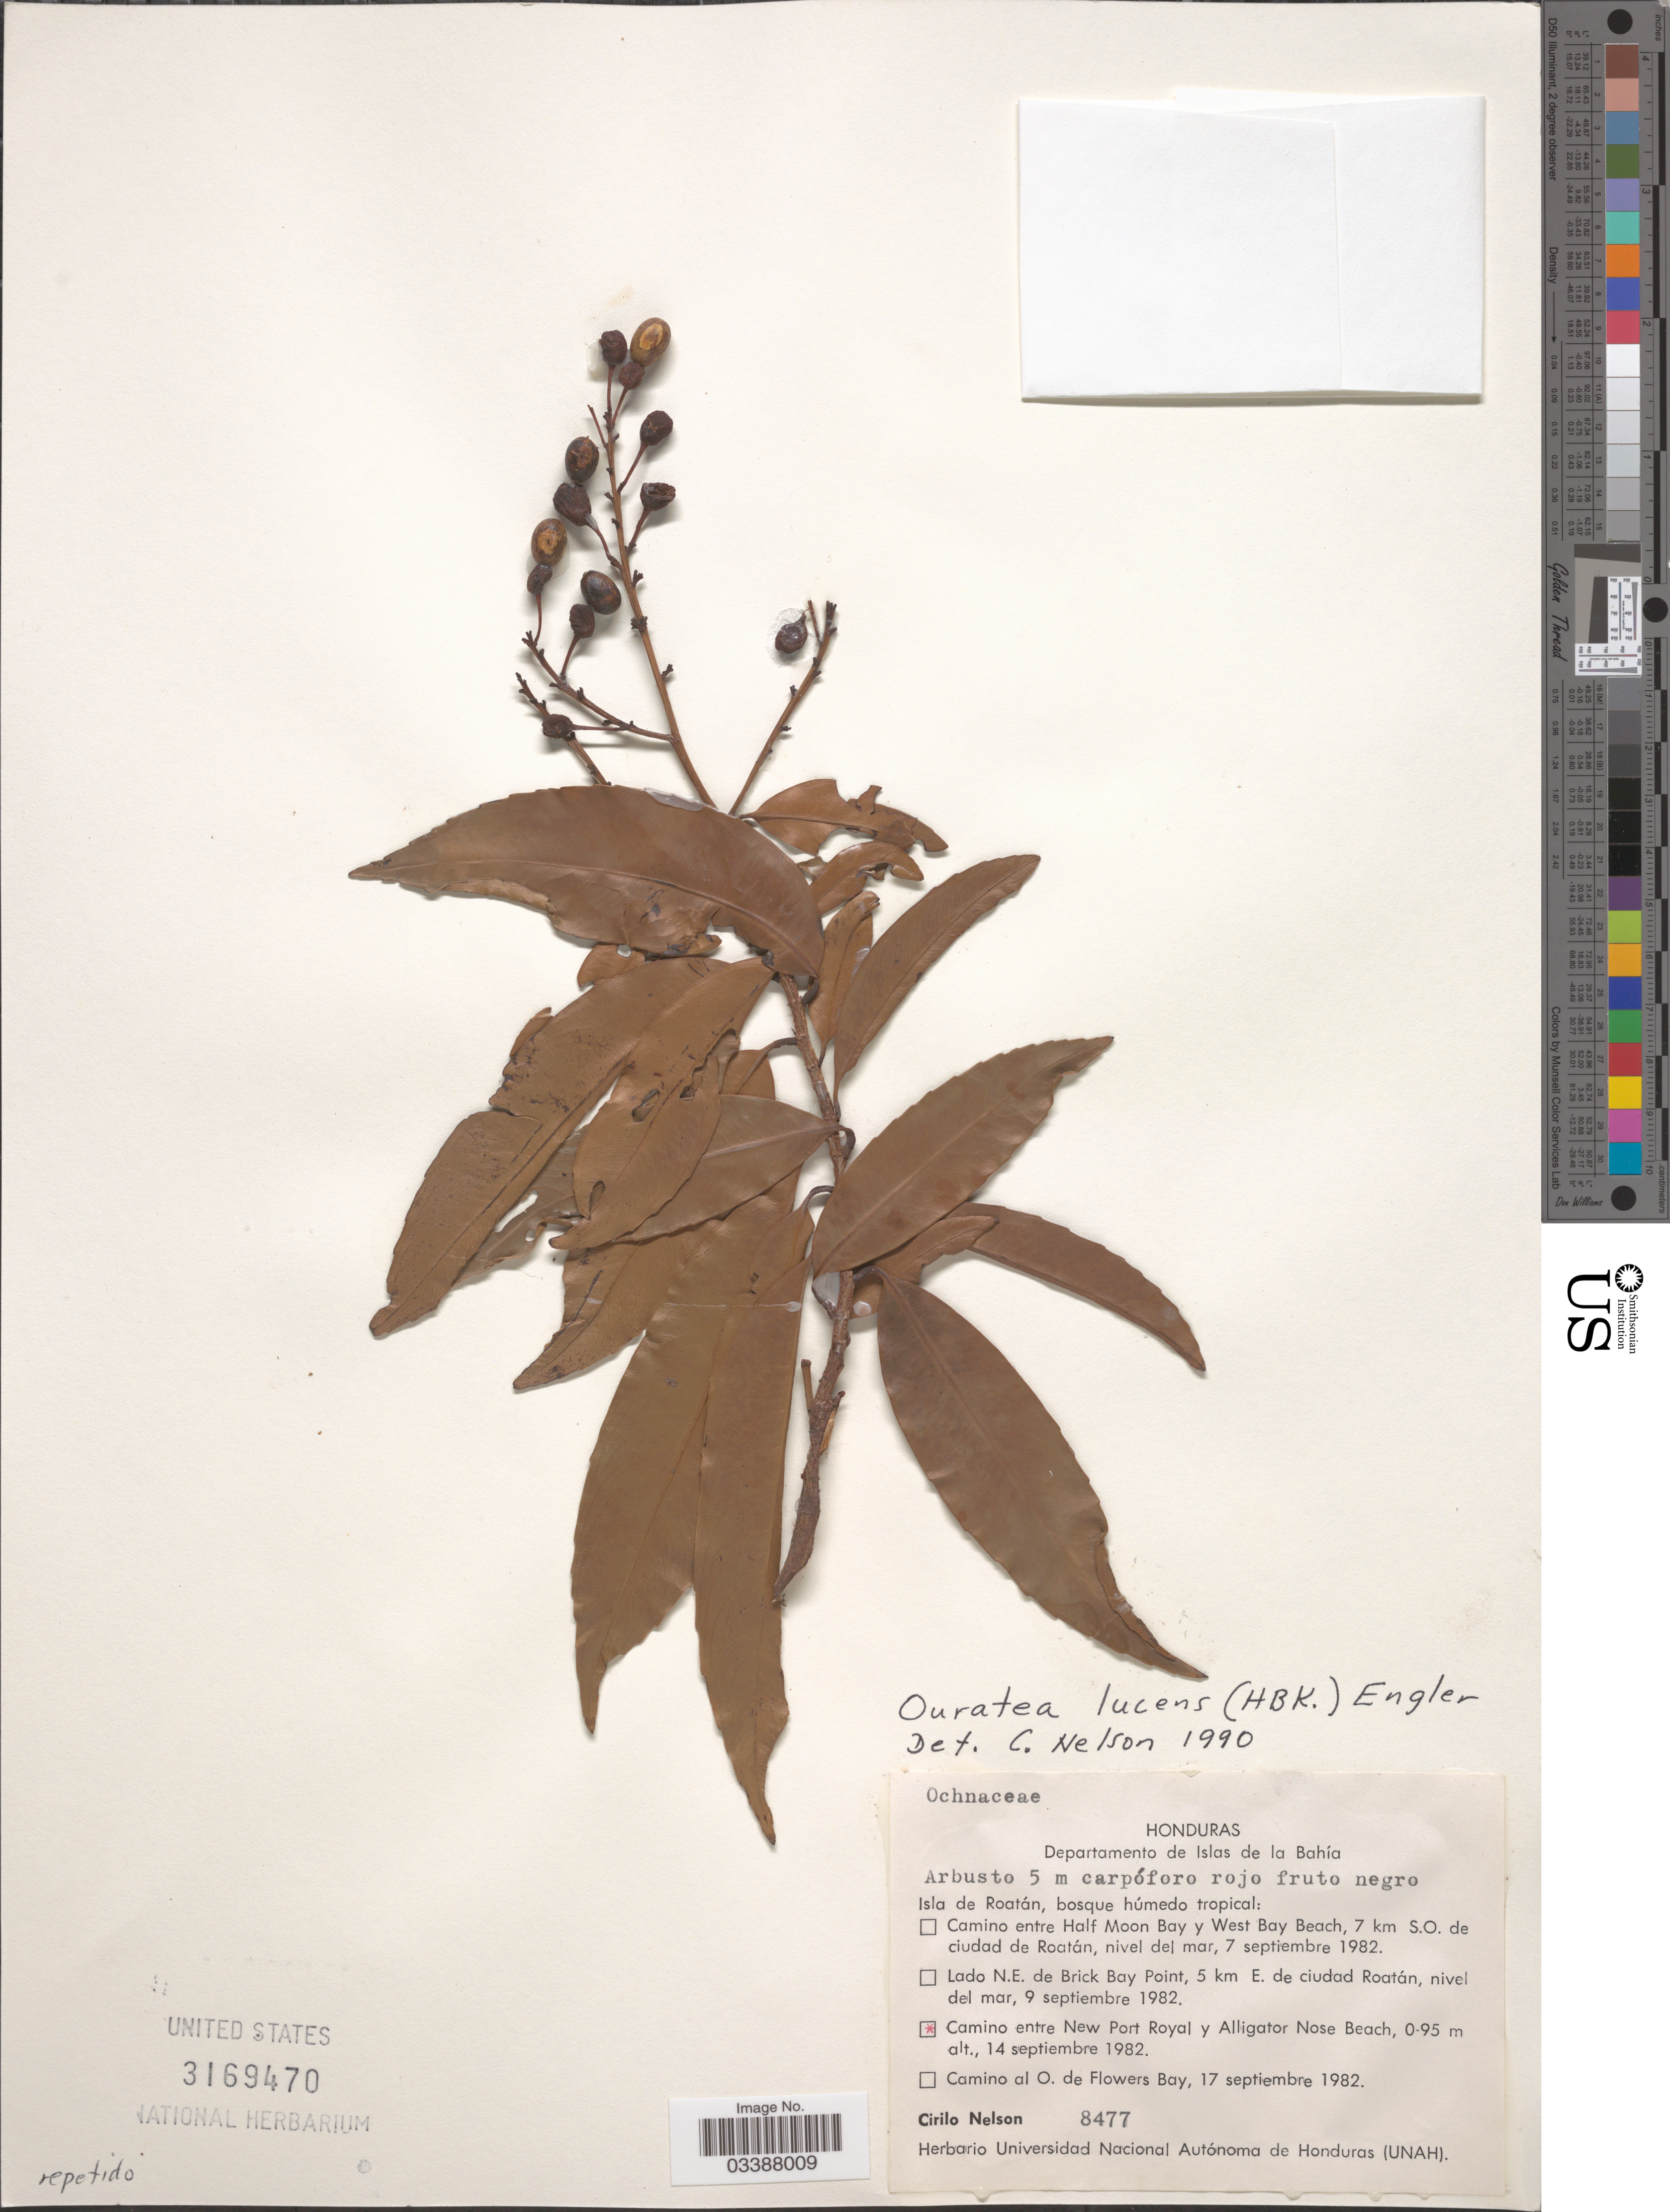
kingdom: Plantae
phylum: Tracheophyta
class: Magnoliopsida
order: Malpighiales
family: Ochnaceae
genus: Ouratea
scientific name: Ouratea lucens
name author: (Kunth) Engl.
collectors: C. Nelson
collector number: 8477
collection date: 1982-09-14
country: Honduras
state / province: Islas de la Bahía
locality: Departamento de Islas de la Bahía. Camino entre New Port Royal y Alligator Nose Beach.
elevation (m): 0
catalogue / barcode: US 3169470